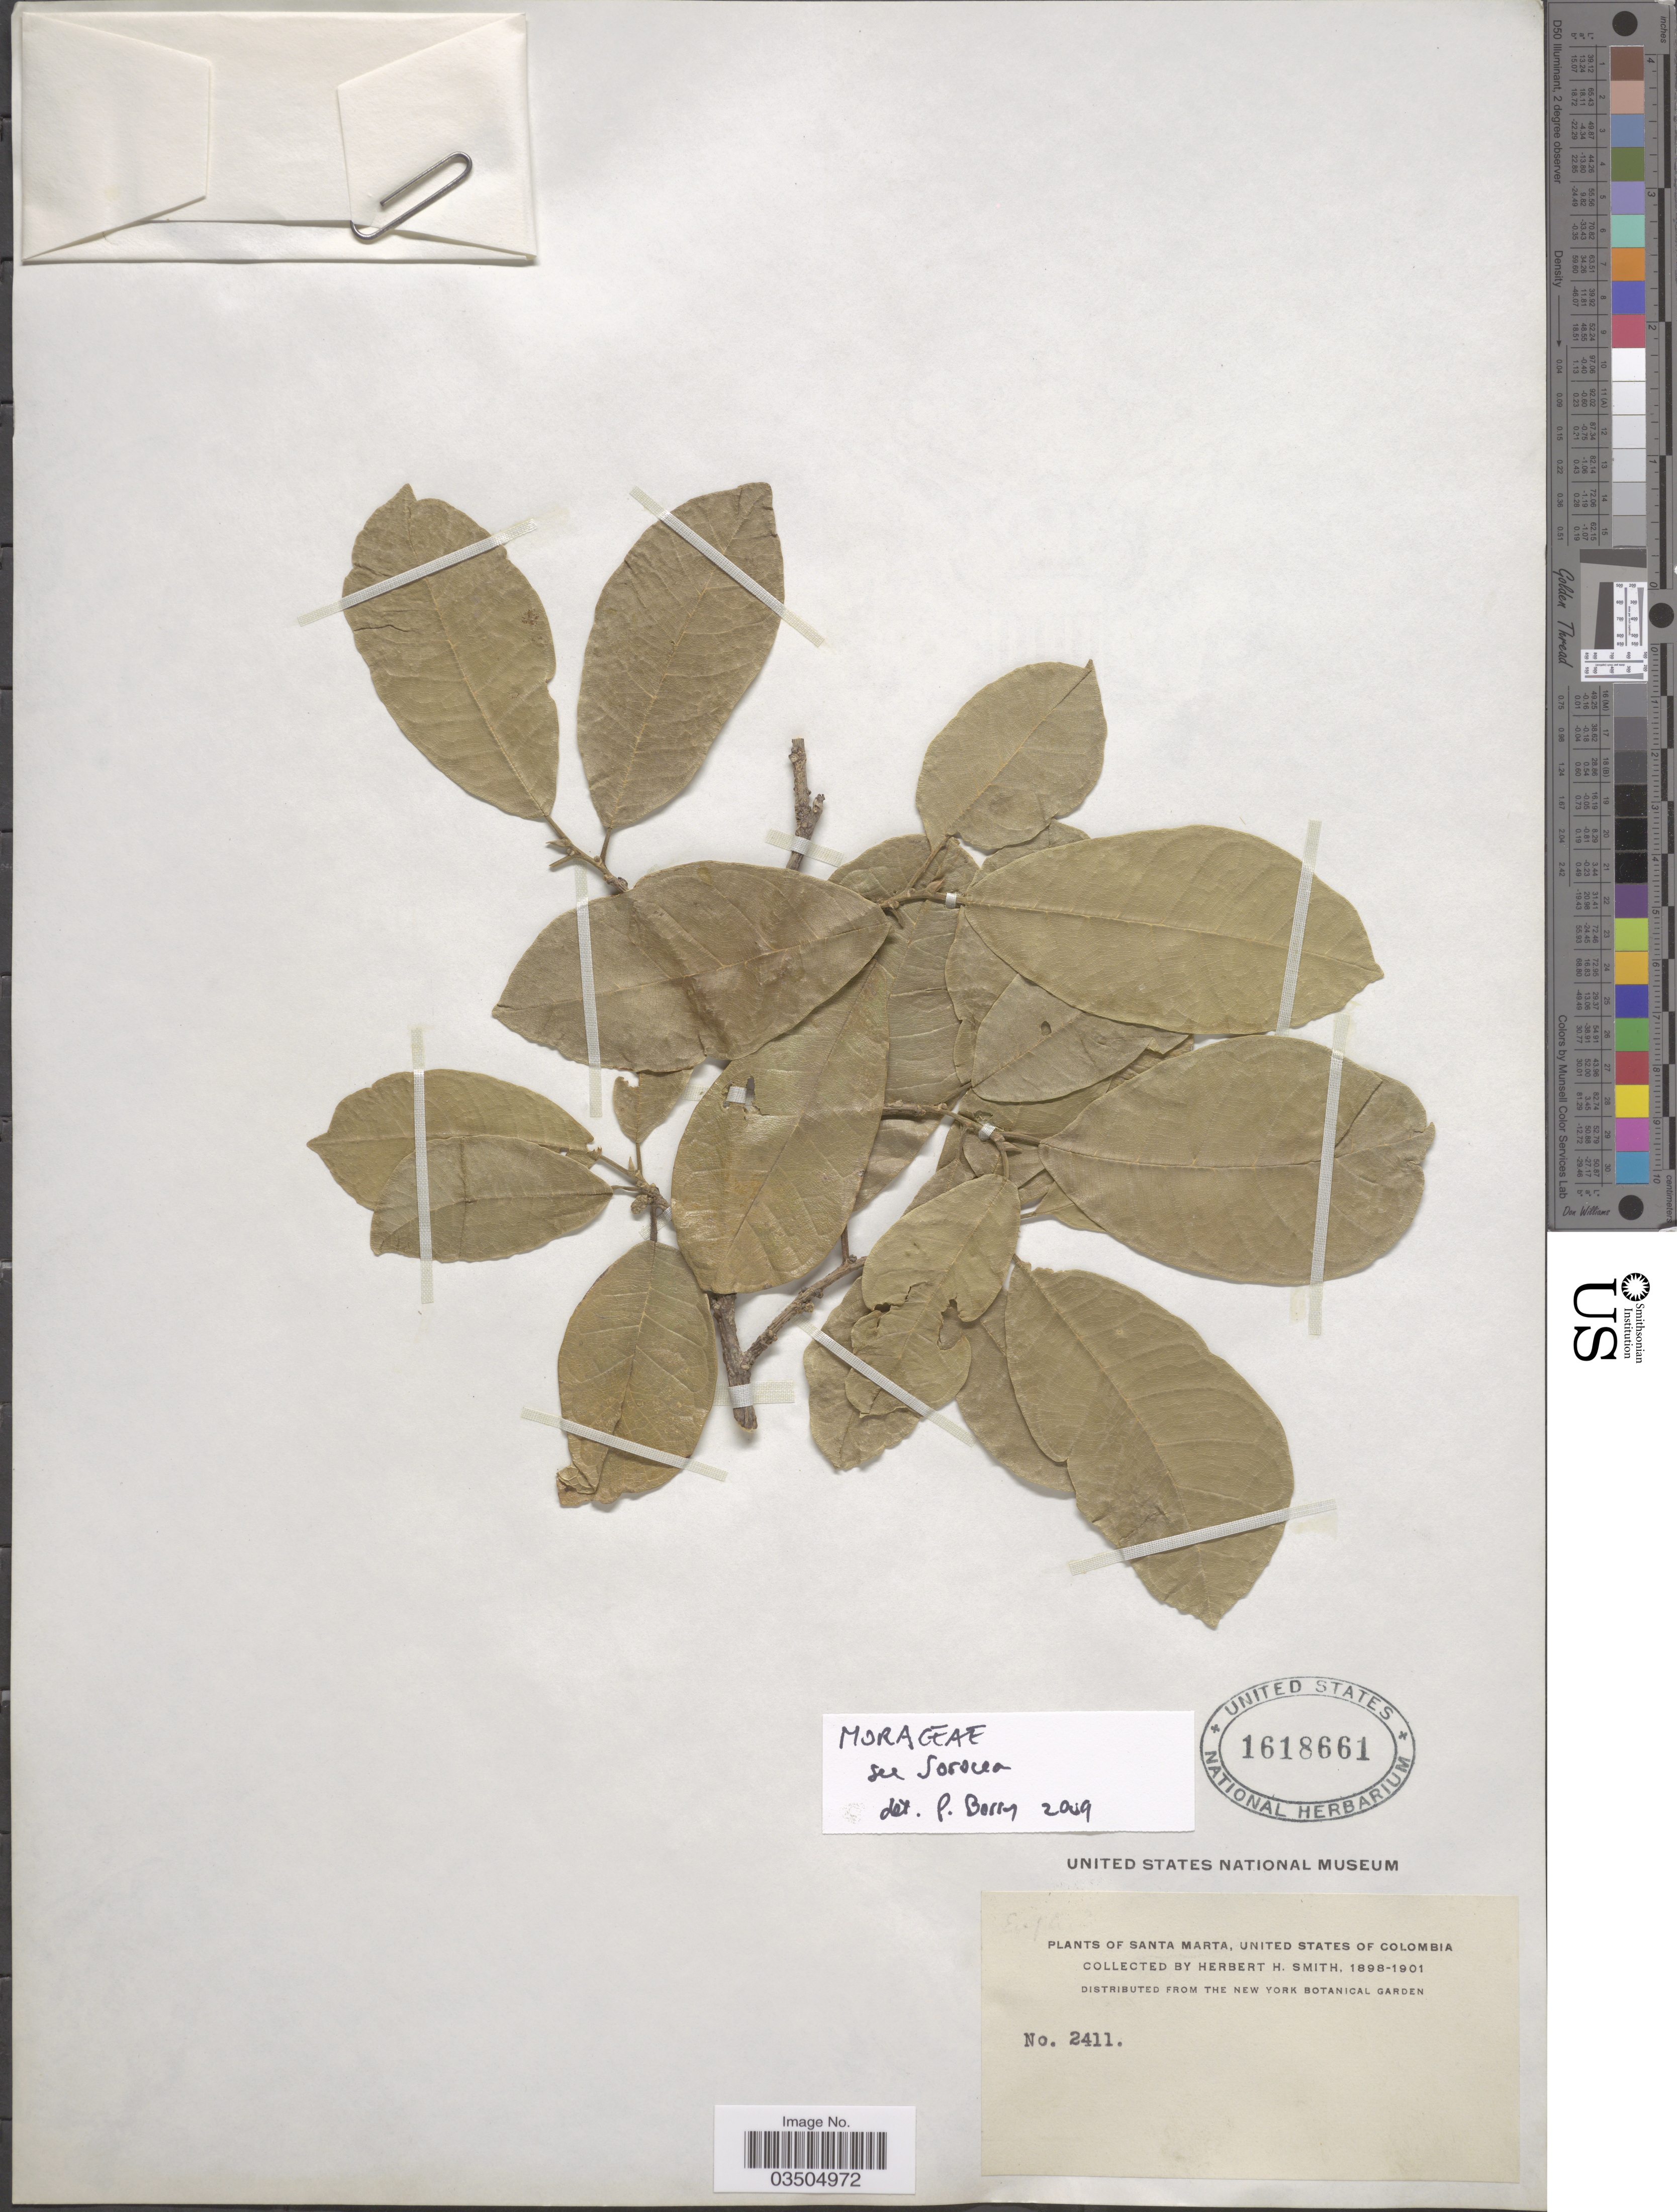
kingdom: Plantae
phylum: Tracheophyta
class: Magnoliopsida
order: Proteales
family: Proteaceae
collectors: Herbert H. Smith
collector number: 2411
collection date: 1898/1901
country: Colombia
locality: Santa Marta, United States of Colombia.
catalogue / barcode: US 1618661